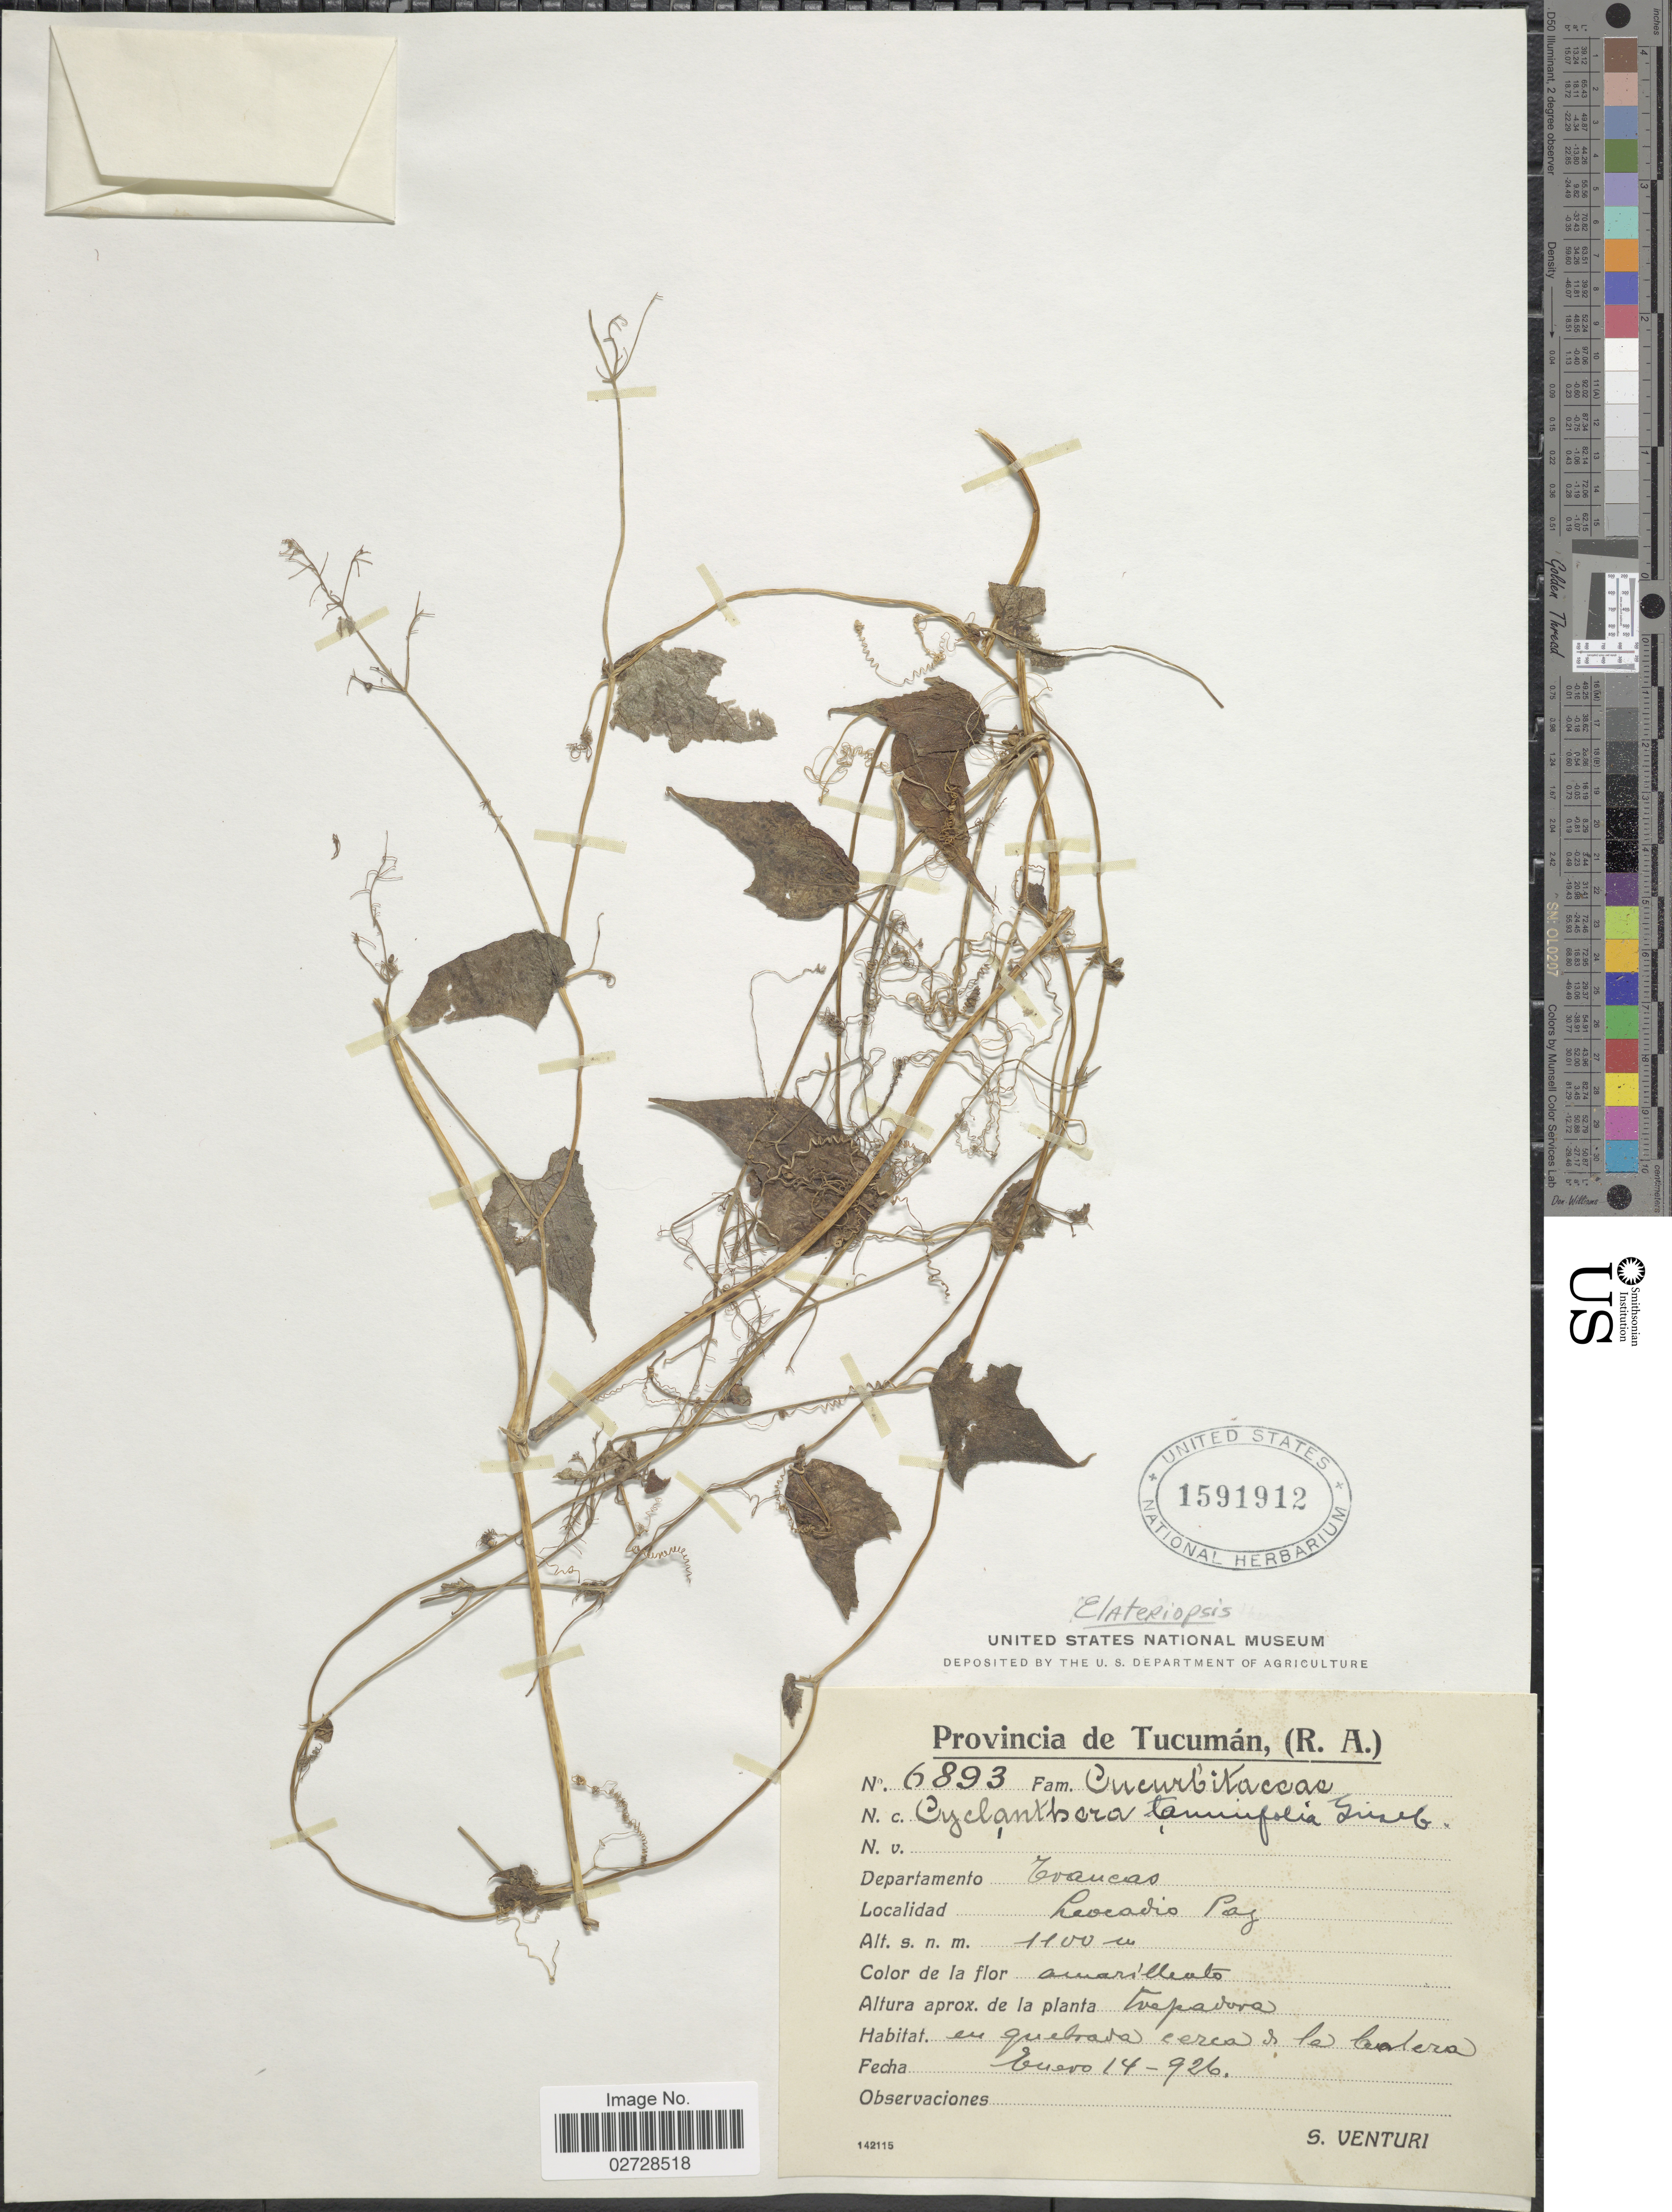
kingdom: Plantae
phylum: Tracheophyta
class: Magnoliopsida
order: Cucurbitales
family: Cucurbitaceae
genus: Hanburia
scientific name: Hanburia sp.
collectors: S. Venturi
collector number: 6893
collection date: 1926-01-14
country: Argentina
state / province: Tucuman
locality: Provincia de Tucuman, (R.A.), Departamento Trancas, Leocadio Paz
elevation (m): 1100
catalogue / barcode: US 1591912